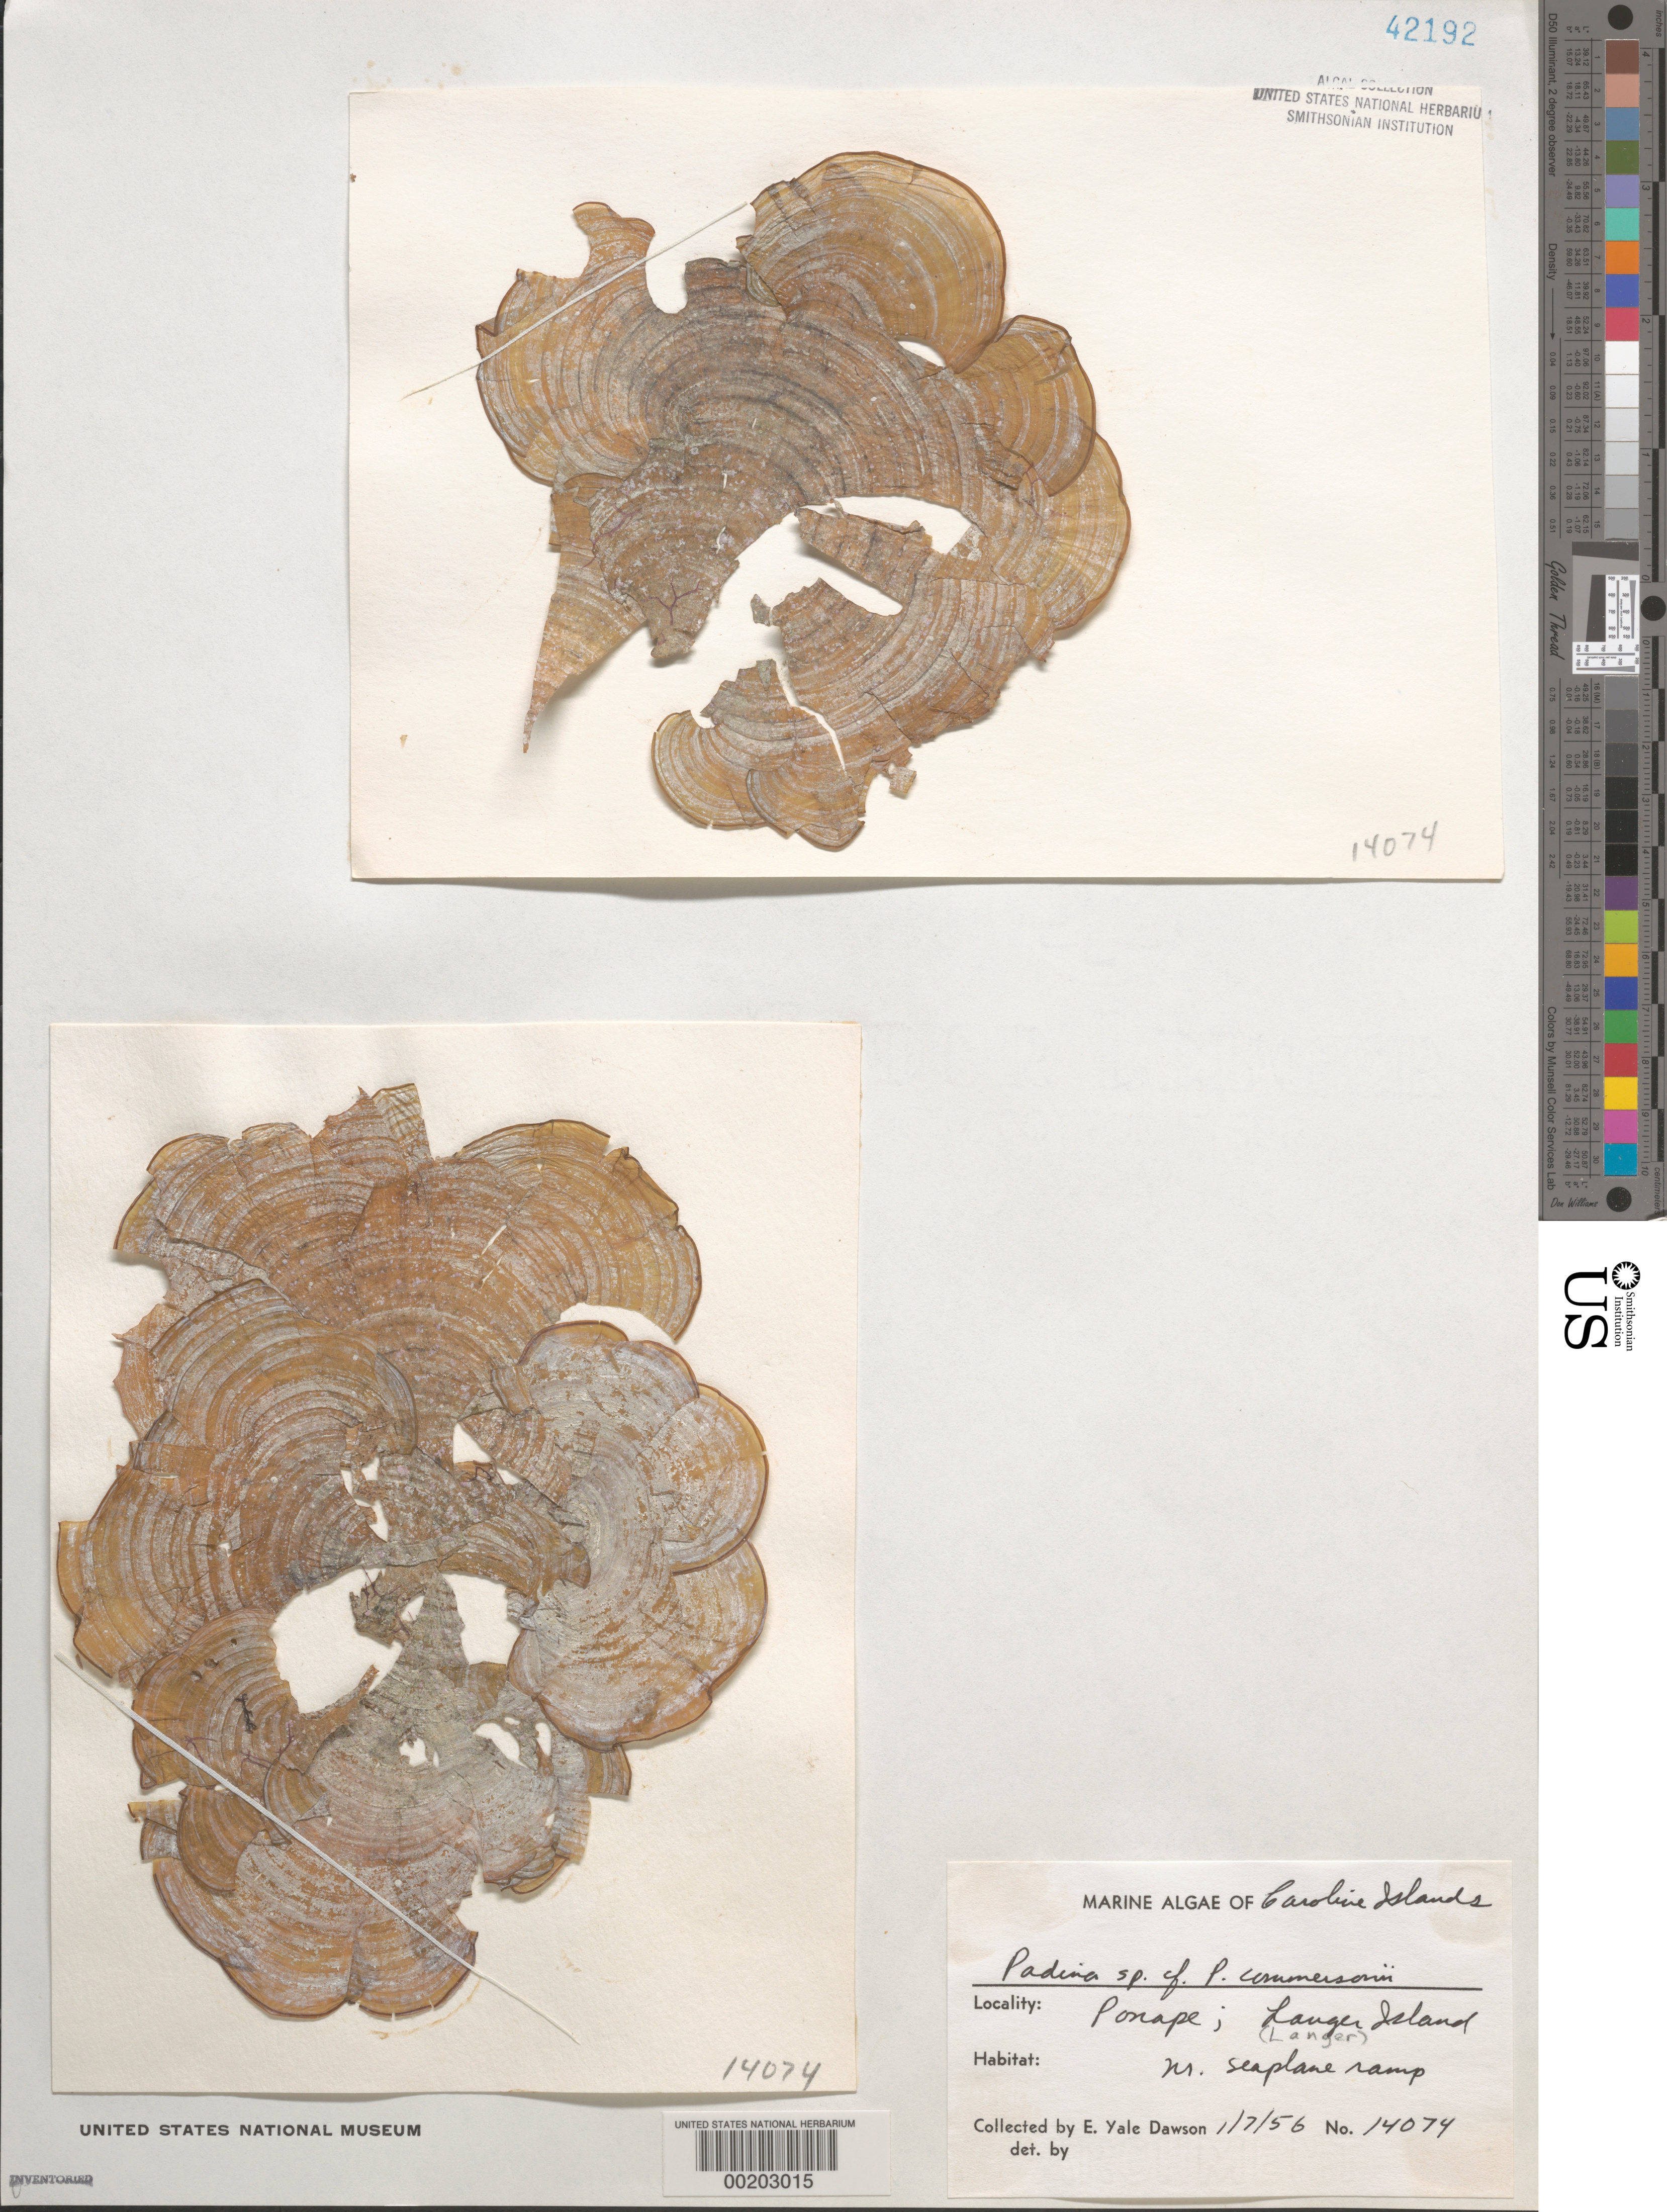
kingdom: Chromista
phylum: Ochrophyta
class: Phaeophyceae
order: Dictyotales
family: Dictyotaceae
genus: Padina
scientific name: Padina boryana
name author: Thivy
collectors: E. Y. Dawson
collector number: EYD 14074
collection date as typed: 07 Jan 1956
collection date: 1956-01-07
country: Micronesia, Federated States of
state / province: Pohnpei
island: Lenger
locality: Langer [= Lenger I.]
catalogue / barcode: US 42192